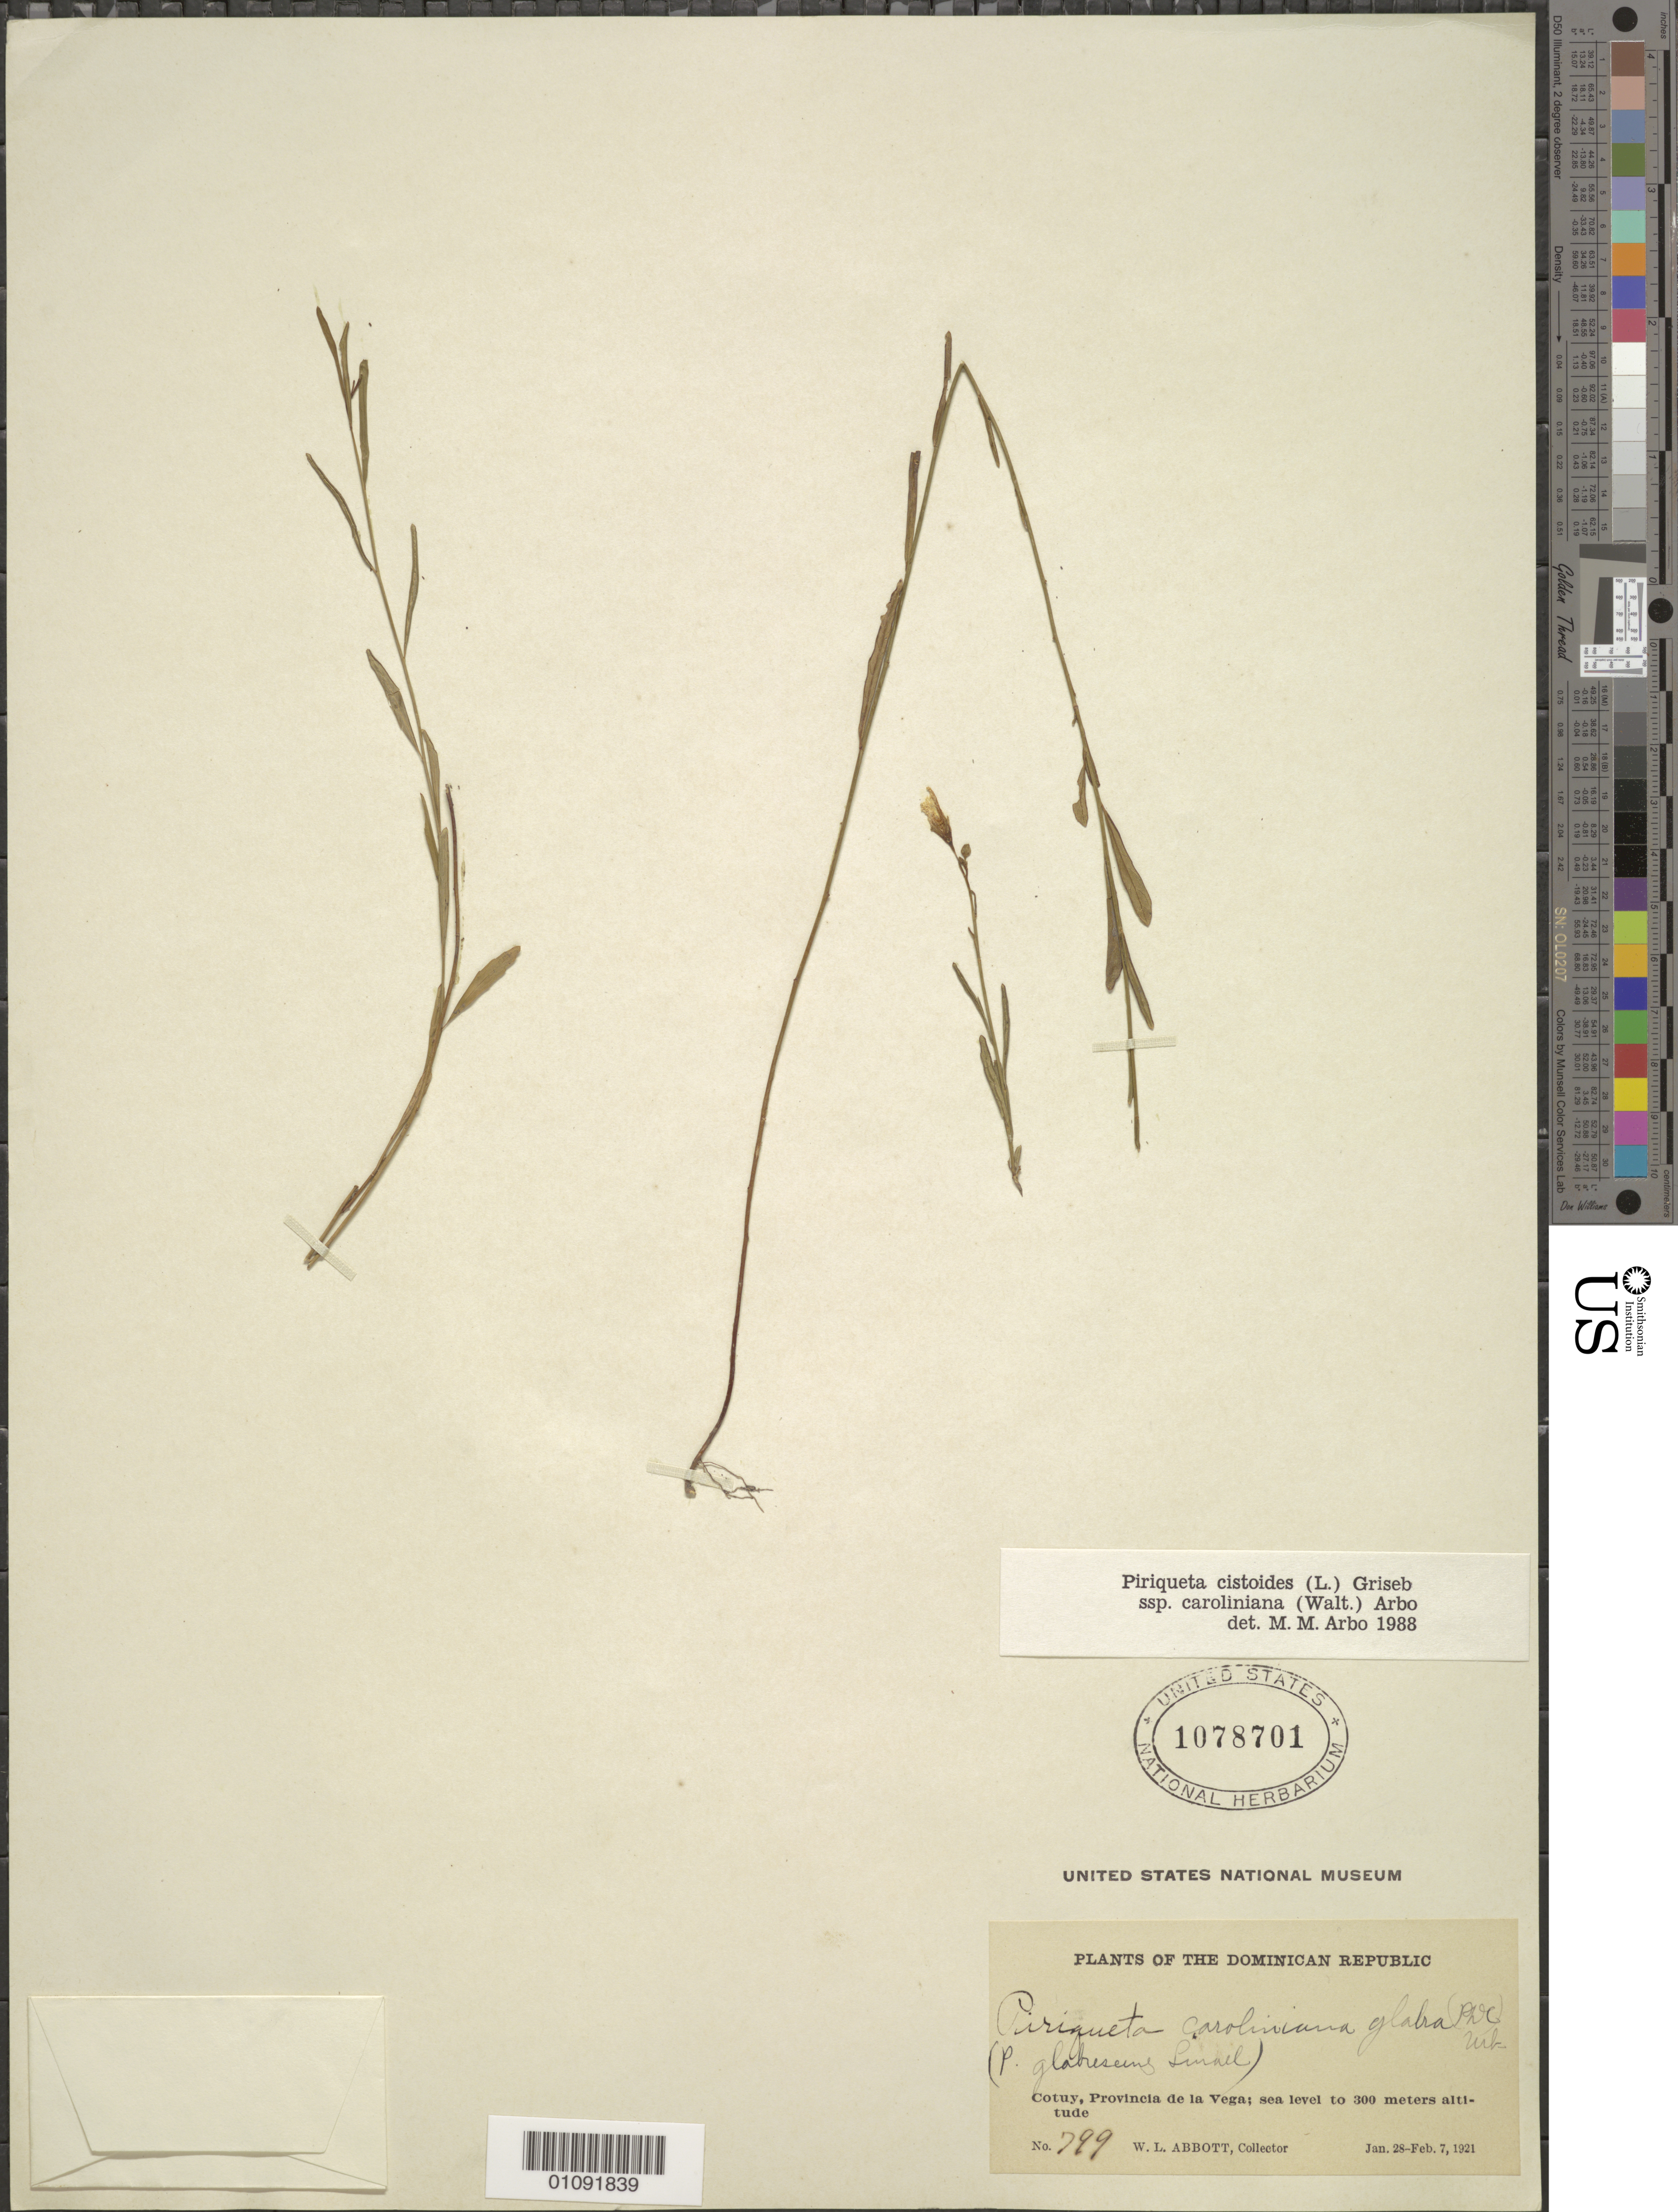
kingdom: Plantae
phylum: Tracheophyta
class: Magnoliopsida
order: Malpighiales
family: Turneraceae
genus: Piriqueta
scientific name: Piriqueta cistoides subsp. caroliniana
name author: (Walter) Arbo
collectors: W. L. Abbott & R. A. Howard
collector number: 799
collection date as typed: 28 Jan 1921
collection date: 1921-01-28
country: Dominican Republic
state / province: La Vega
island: Hispaniola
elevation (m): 300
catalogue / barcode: US 1078701